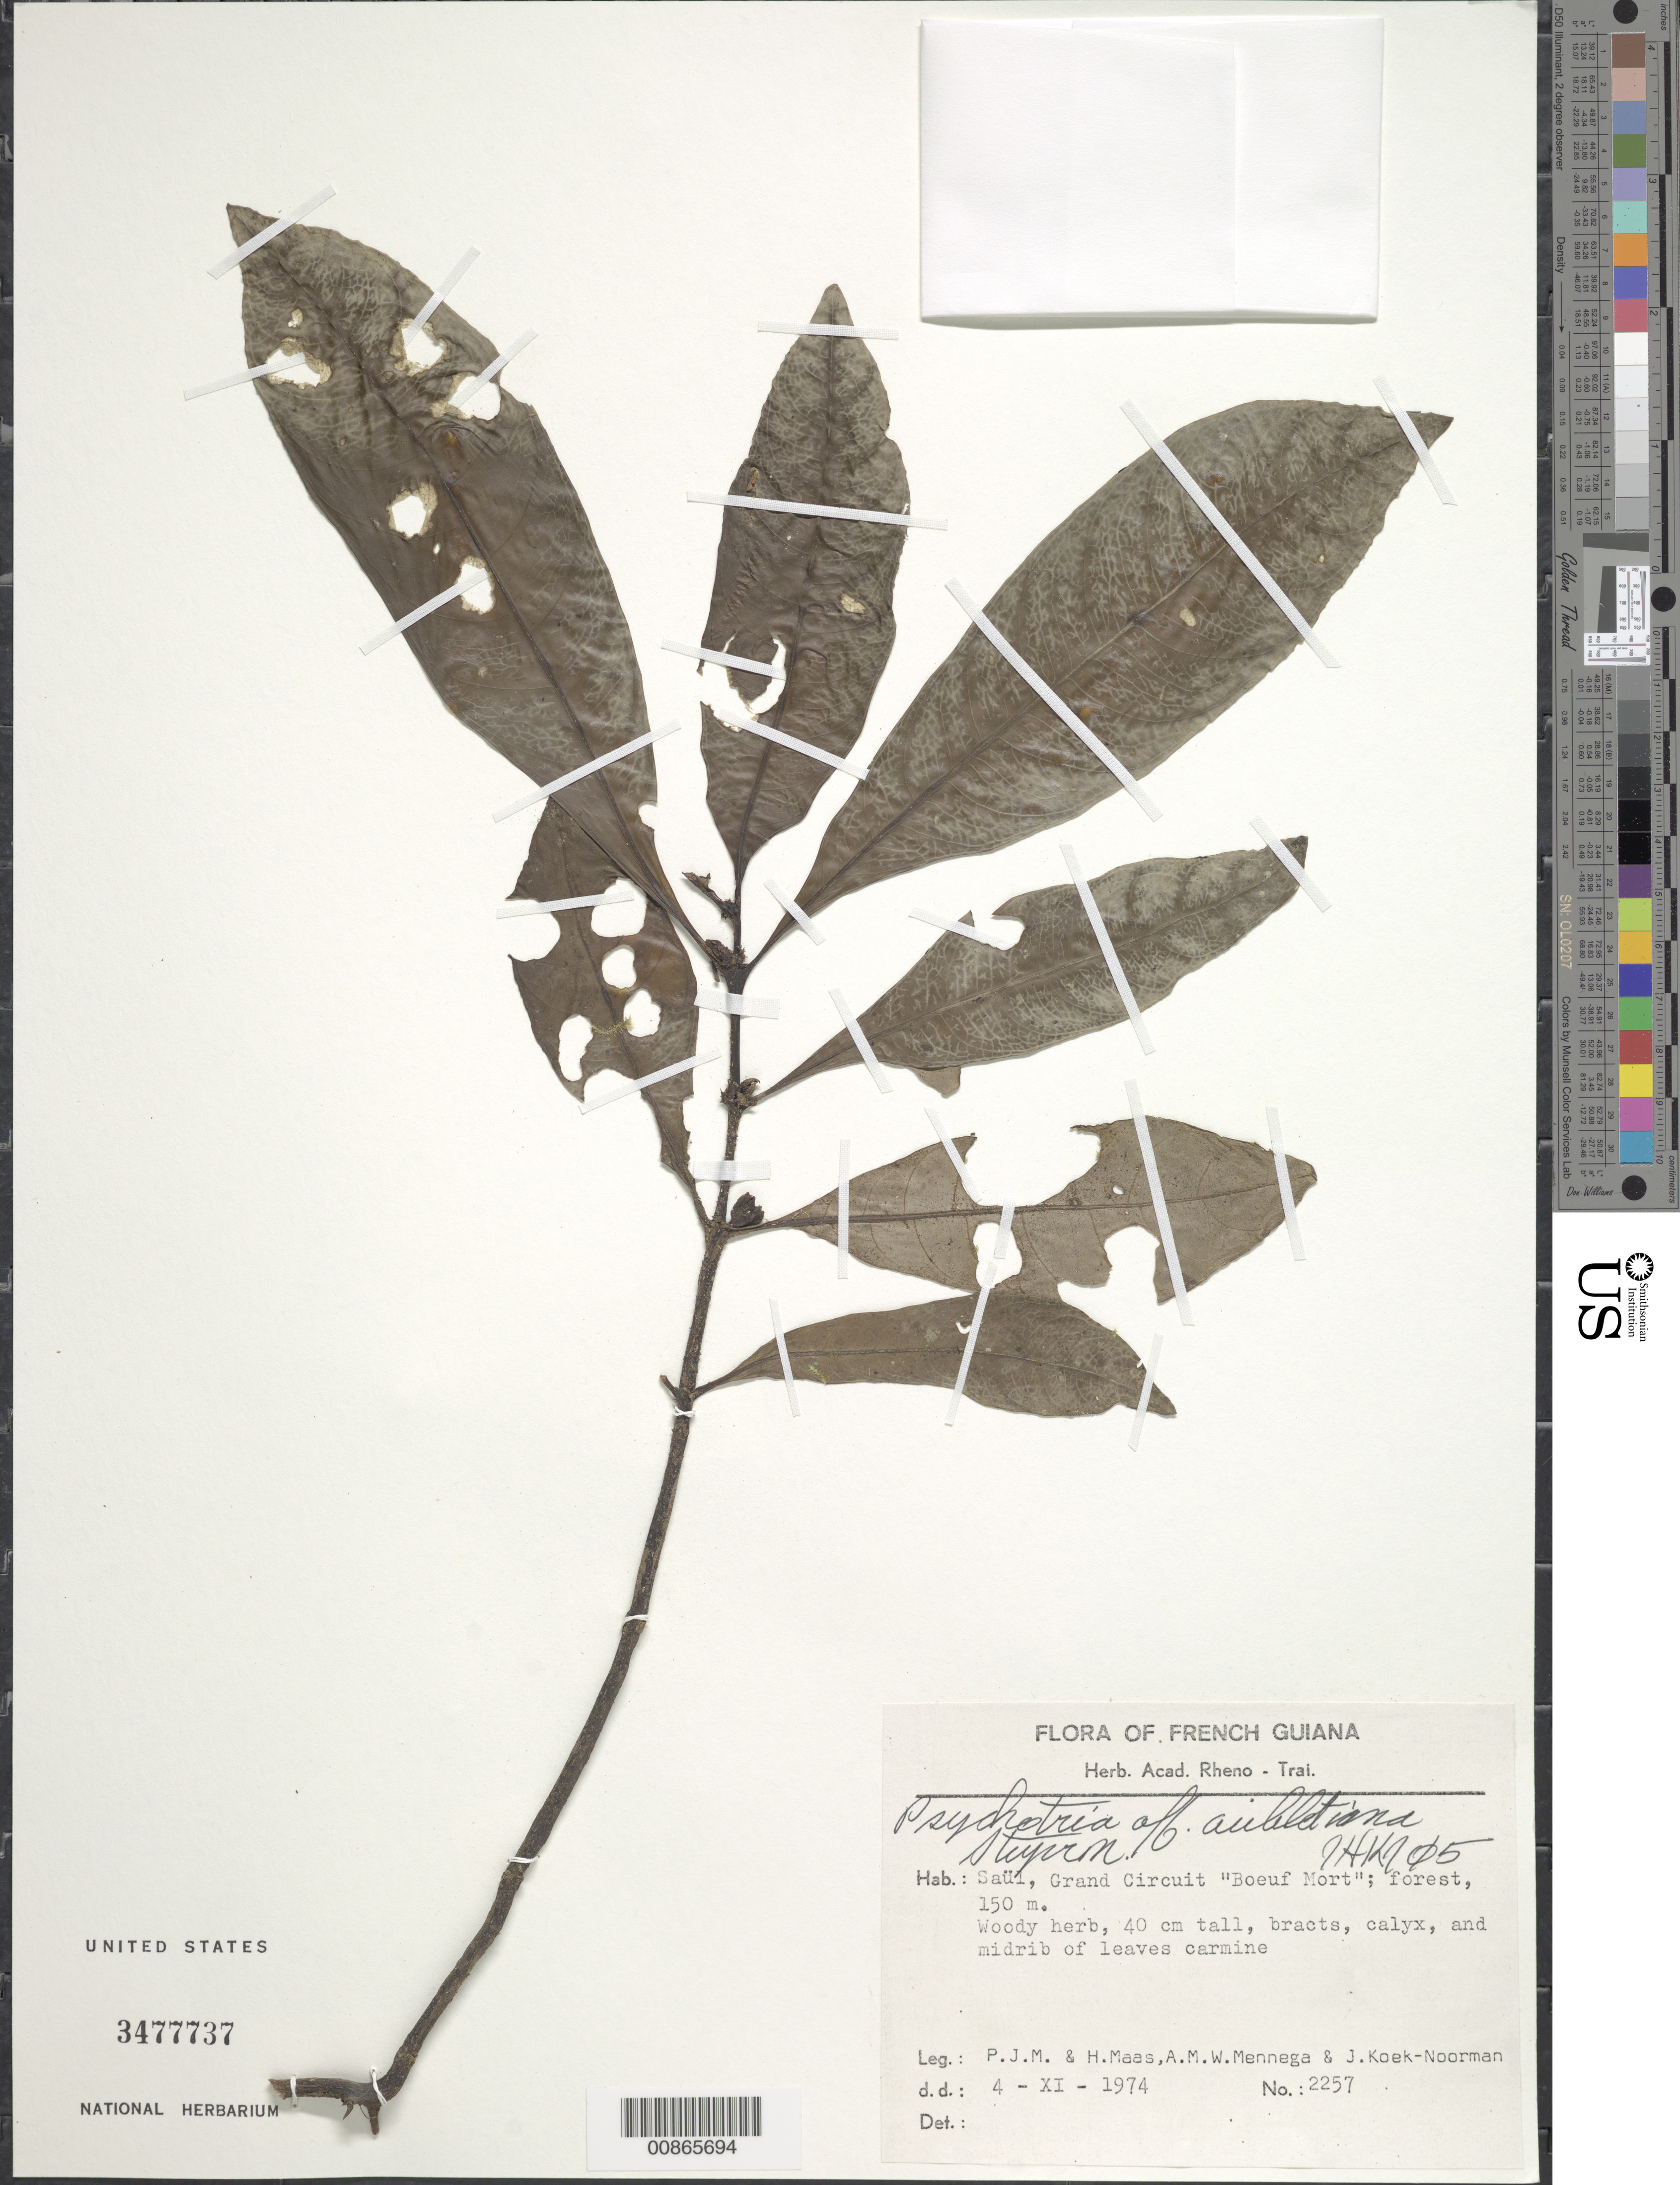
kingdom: Plantae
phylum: Tracheophyta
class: Magnoliopsida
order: Gentianales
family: Rubiaceae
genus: Palicourea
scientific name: Palicourea axillaris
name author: (Sw.) Borhidi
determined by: Kirkbride, J. H., Jr.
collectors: P. Maas, H. Maas, A. M. Mennega & J. Koek-Noorman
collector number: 2257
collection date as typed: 4-Nov-74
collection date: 1974-11-04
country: Suriname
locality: Saül, Grand Circuit Boeuf Mort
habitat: Forest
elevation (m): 150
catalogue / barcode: US 3477737